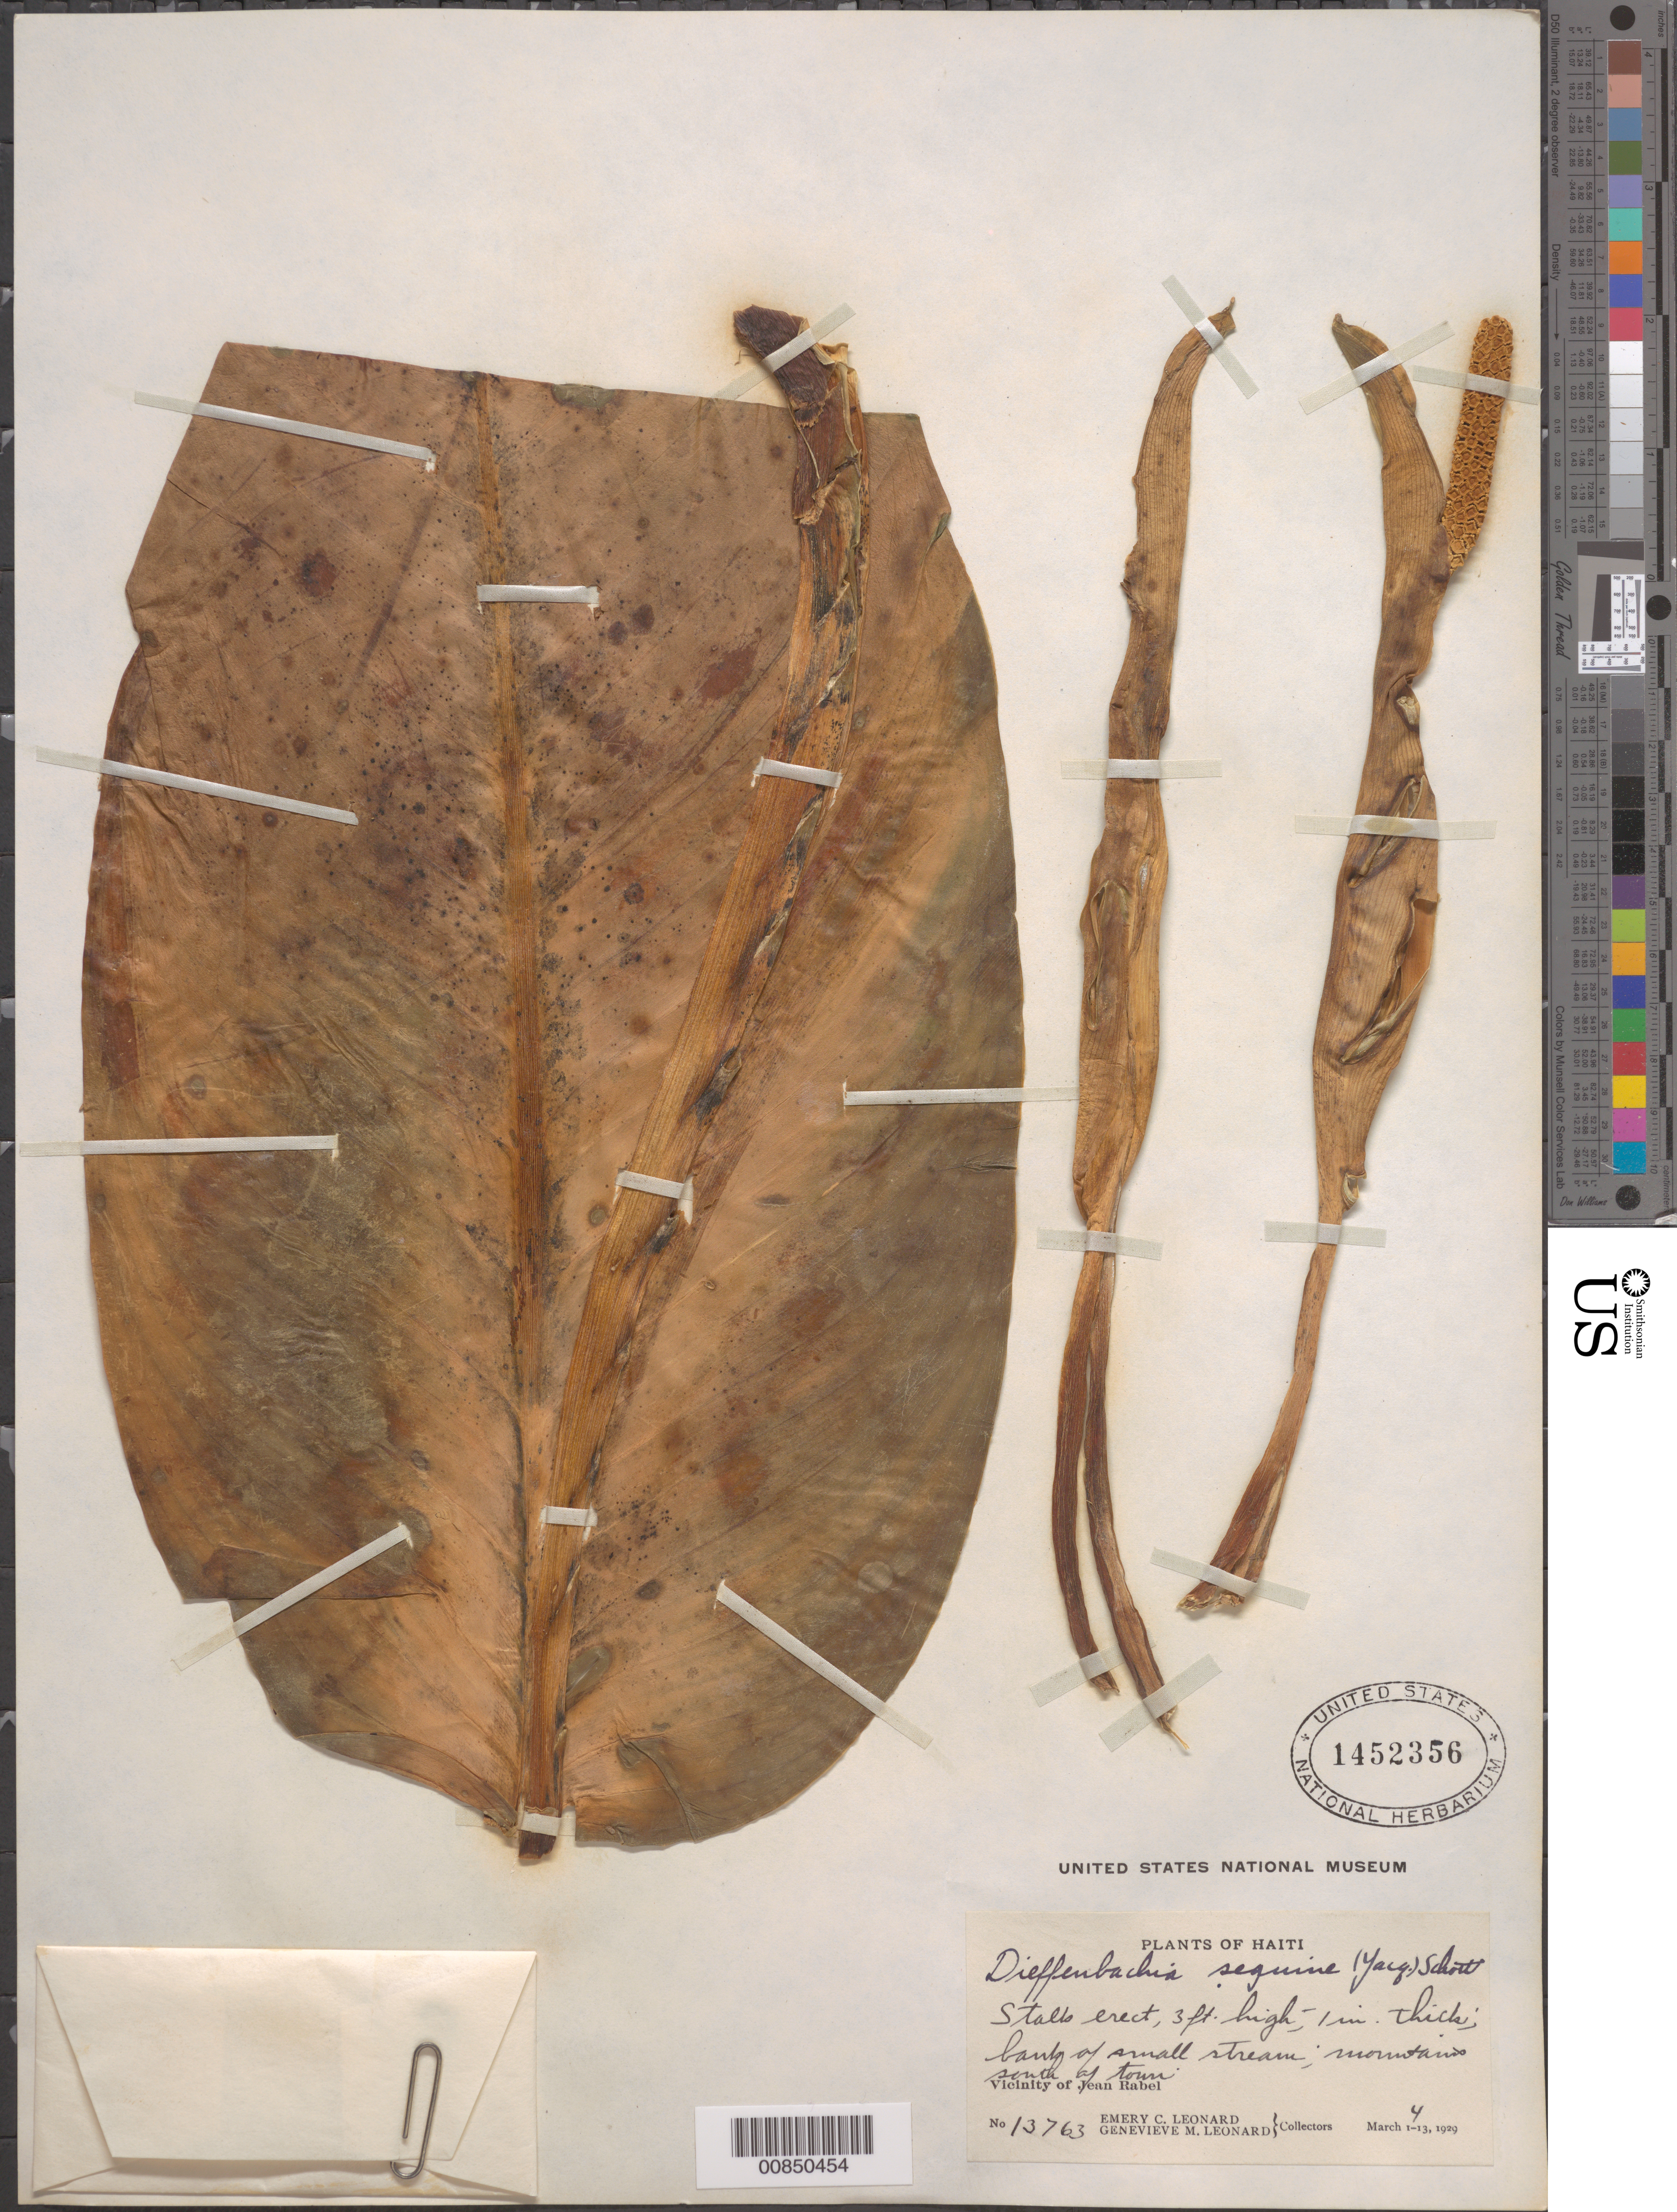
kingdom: Plantae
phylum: Tracheophyta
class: Liliopsida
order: Alismatales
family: Araceae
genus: Dieffenbachia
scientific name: Dieffenbachia seguine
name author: (Jacq.) Schott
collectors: E. C. Leonard & G. M. Leonard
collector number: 13763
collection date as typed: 04 Mar 1929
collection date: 1929-03-04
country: Haiti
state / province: Nord-Ouest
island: Hispaniola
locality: Vicinity of Jean Rabel, mountains S of town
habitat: Bank of small stream in mountains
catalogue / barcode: US 1452356